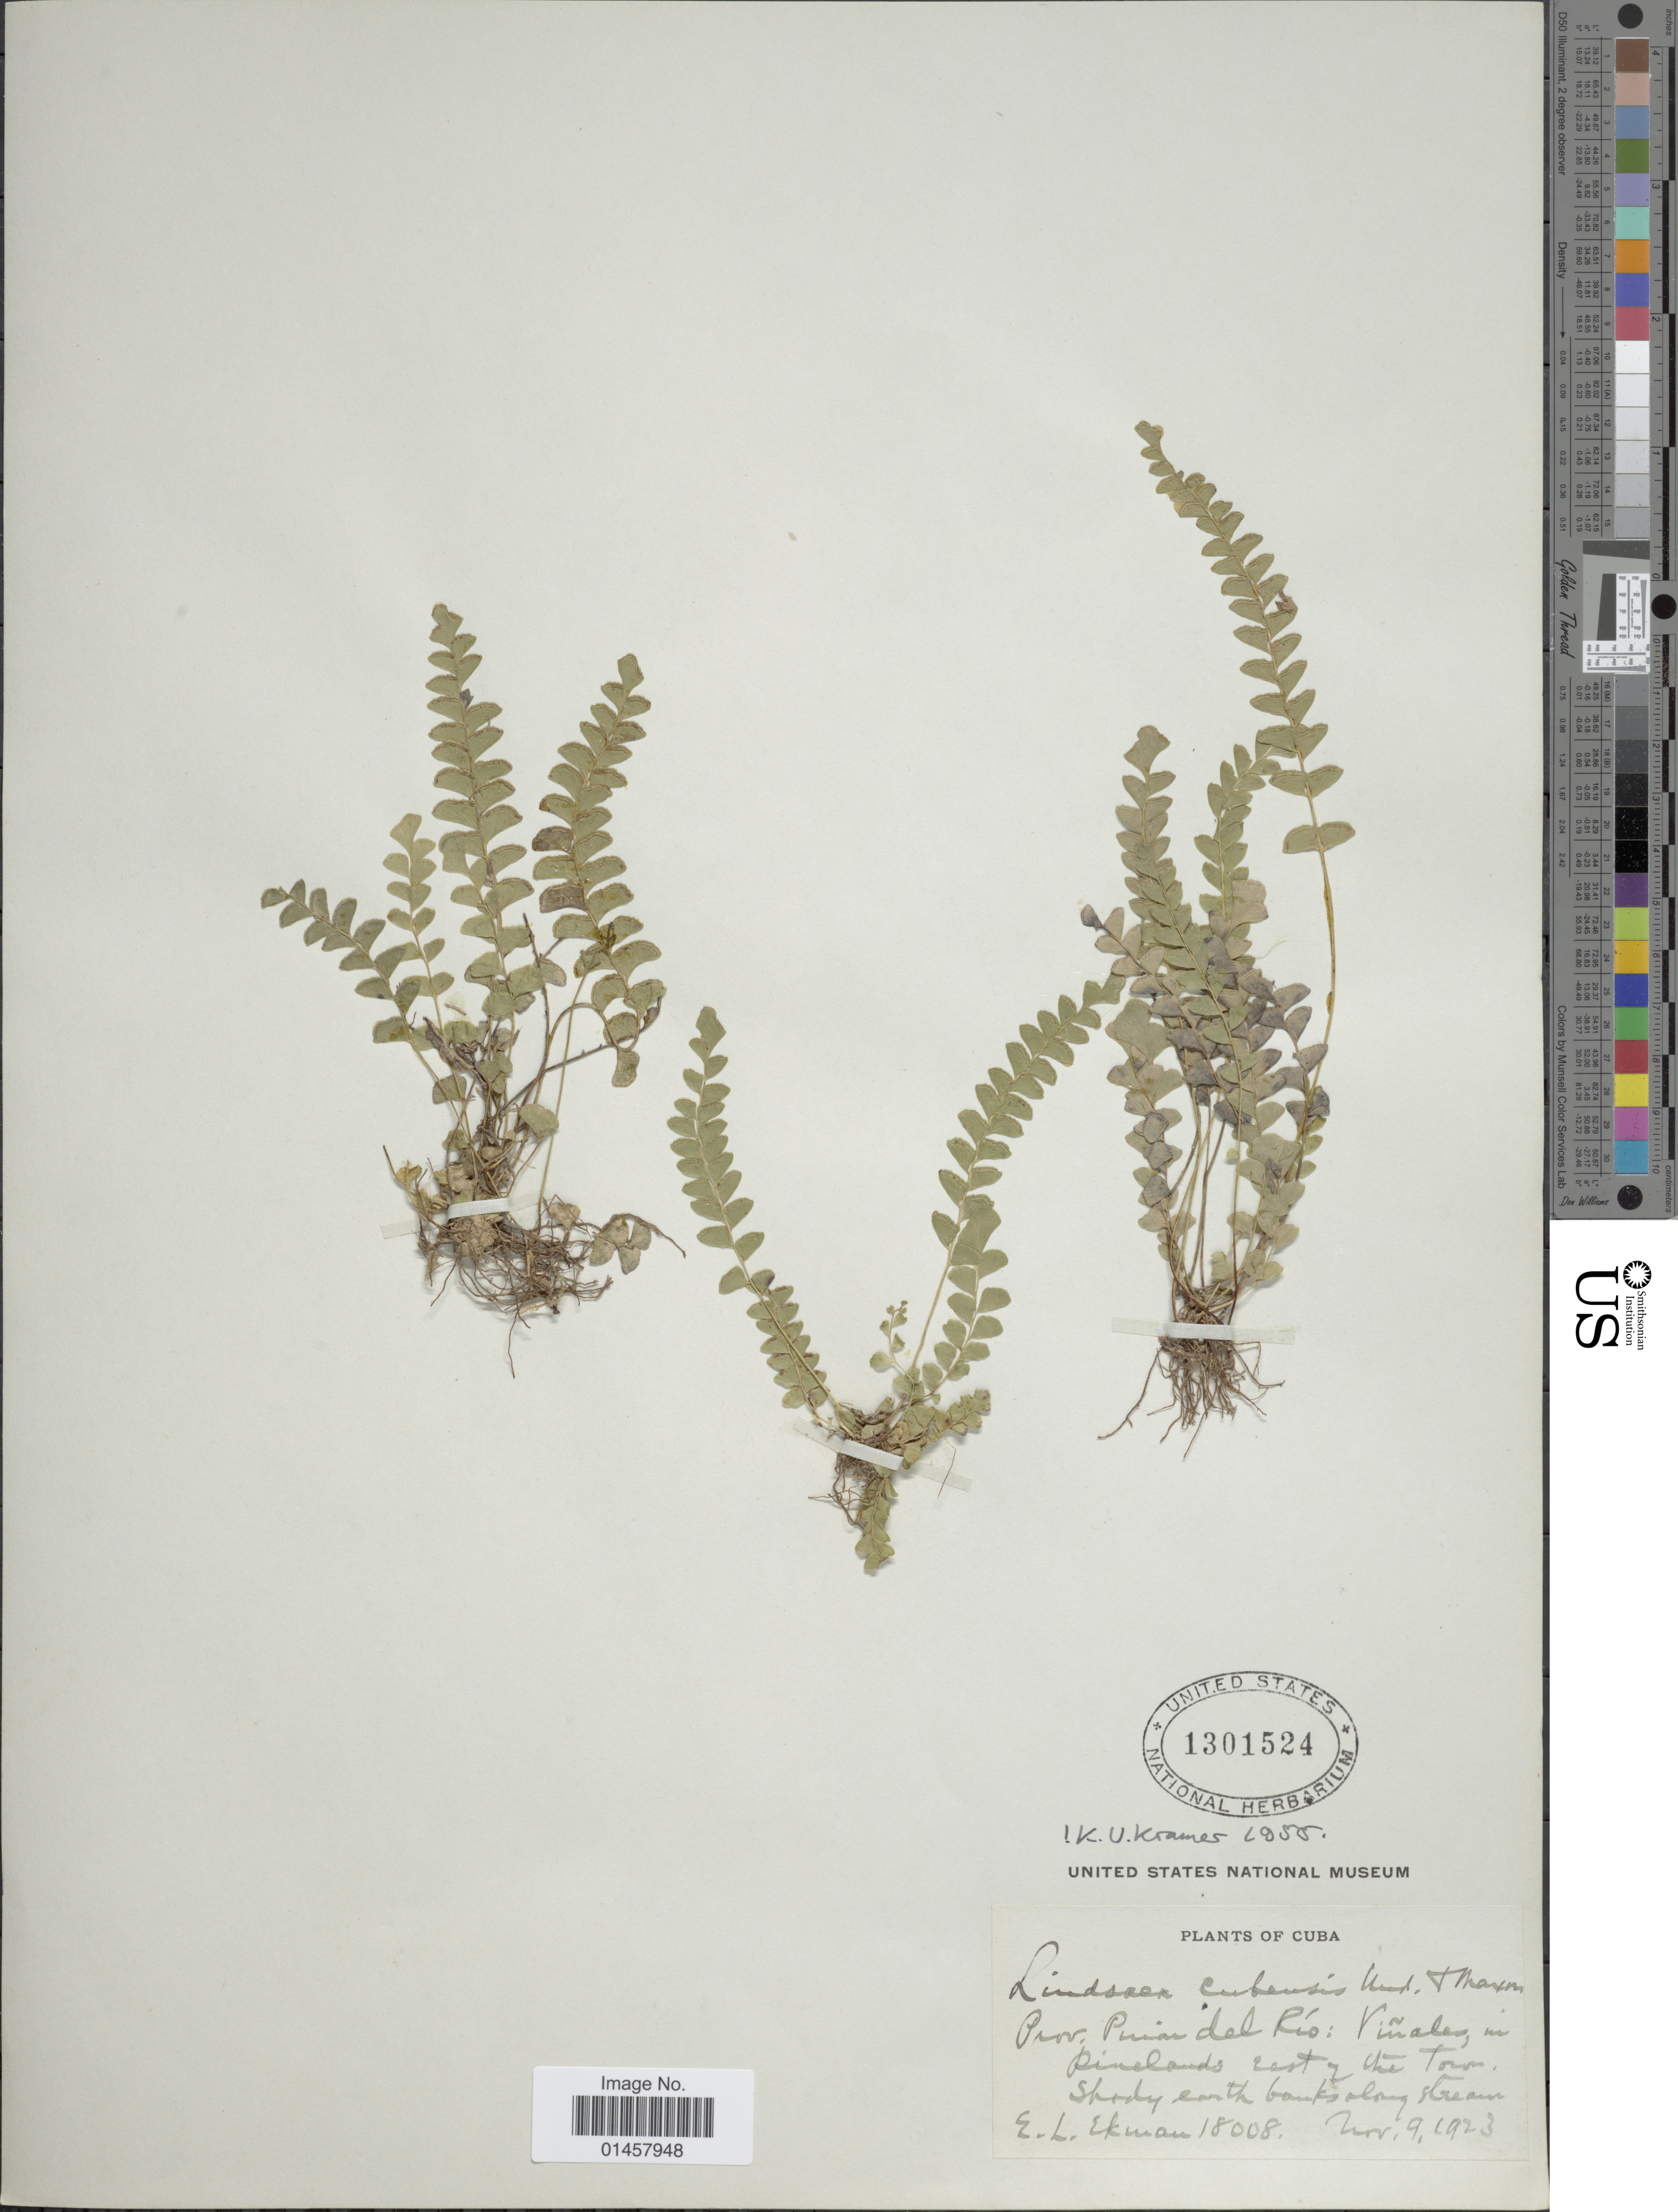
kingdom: Plantae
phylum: Tracheophyta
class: Polypodiopsida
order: Polypodiales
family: Lindsaeaceae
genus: Lindsaea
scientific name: Lindsaea cubensis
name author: Underw. & Maxon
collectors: E. L. Ekman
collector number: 18008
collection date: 1923-11-09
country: Cuba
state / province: Pinar del Río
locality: Prov. Pinar del Rio: Viñales, in pinelands east of the Town.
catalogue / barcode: US 1301524